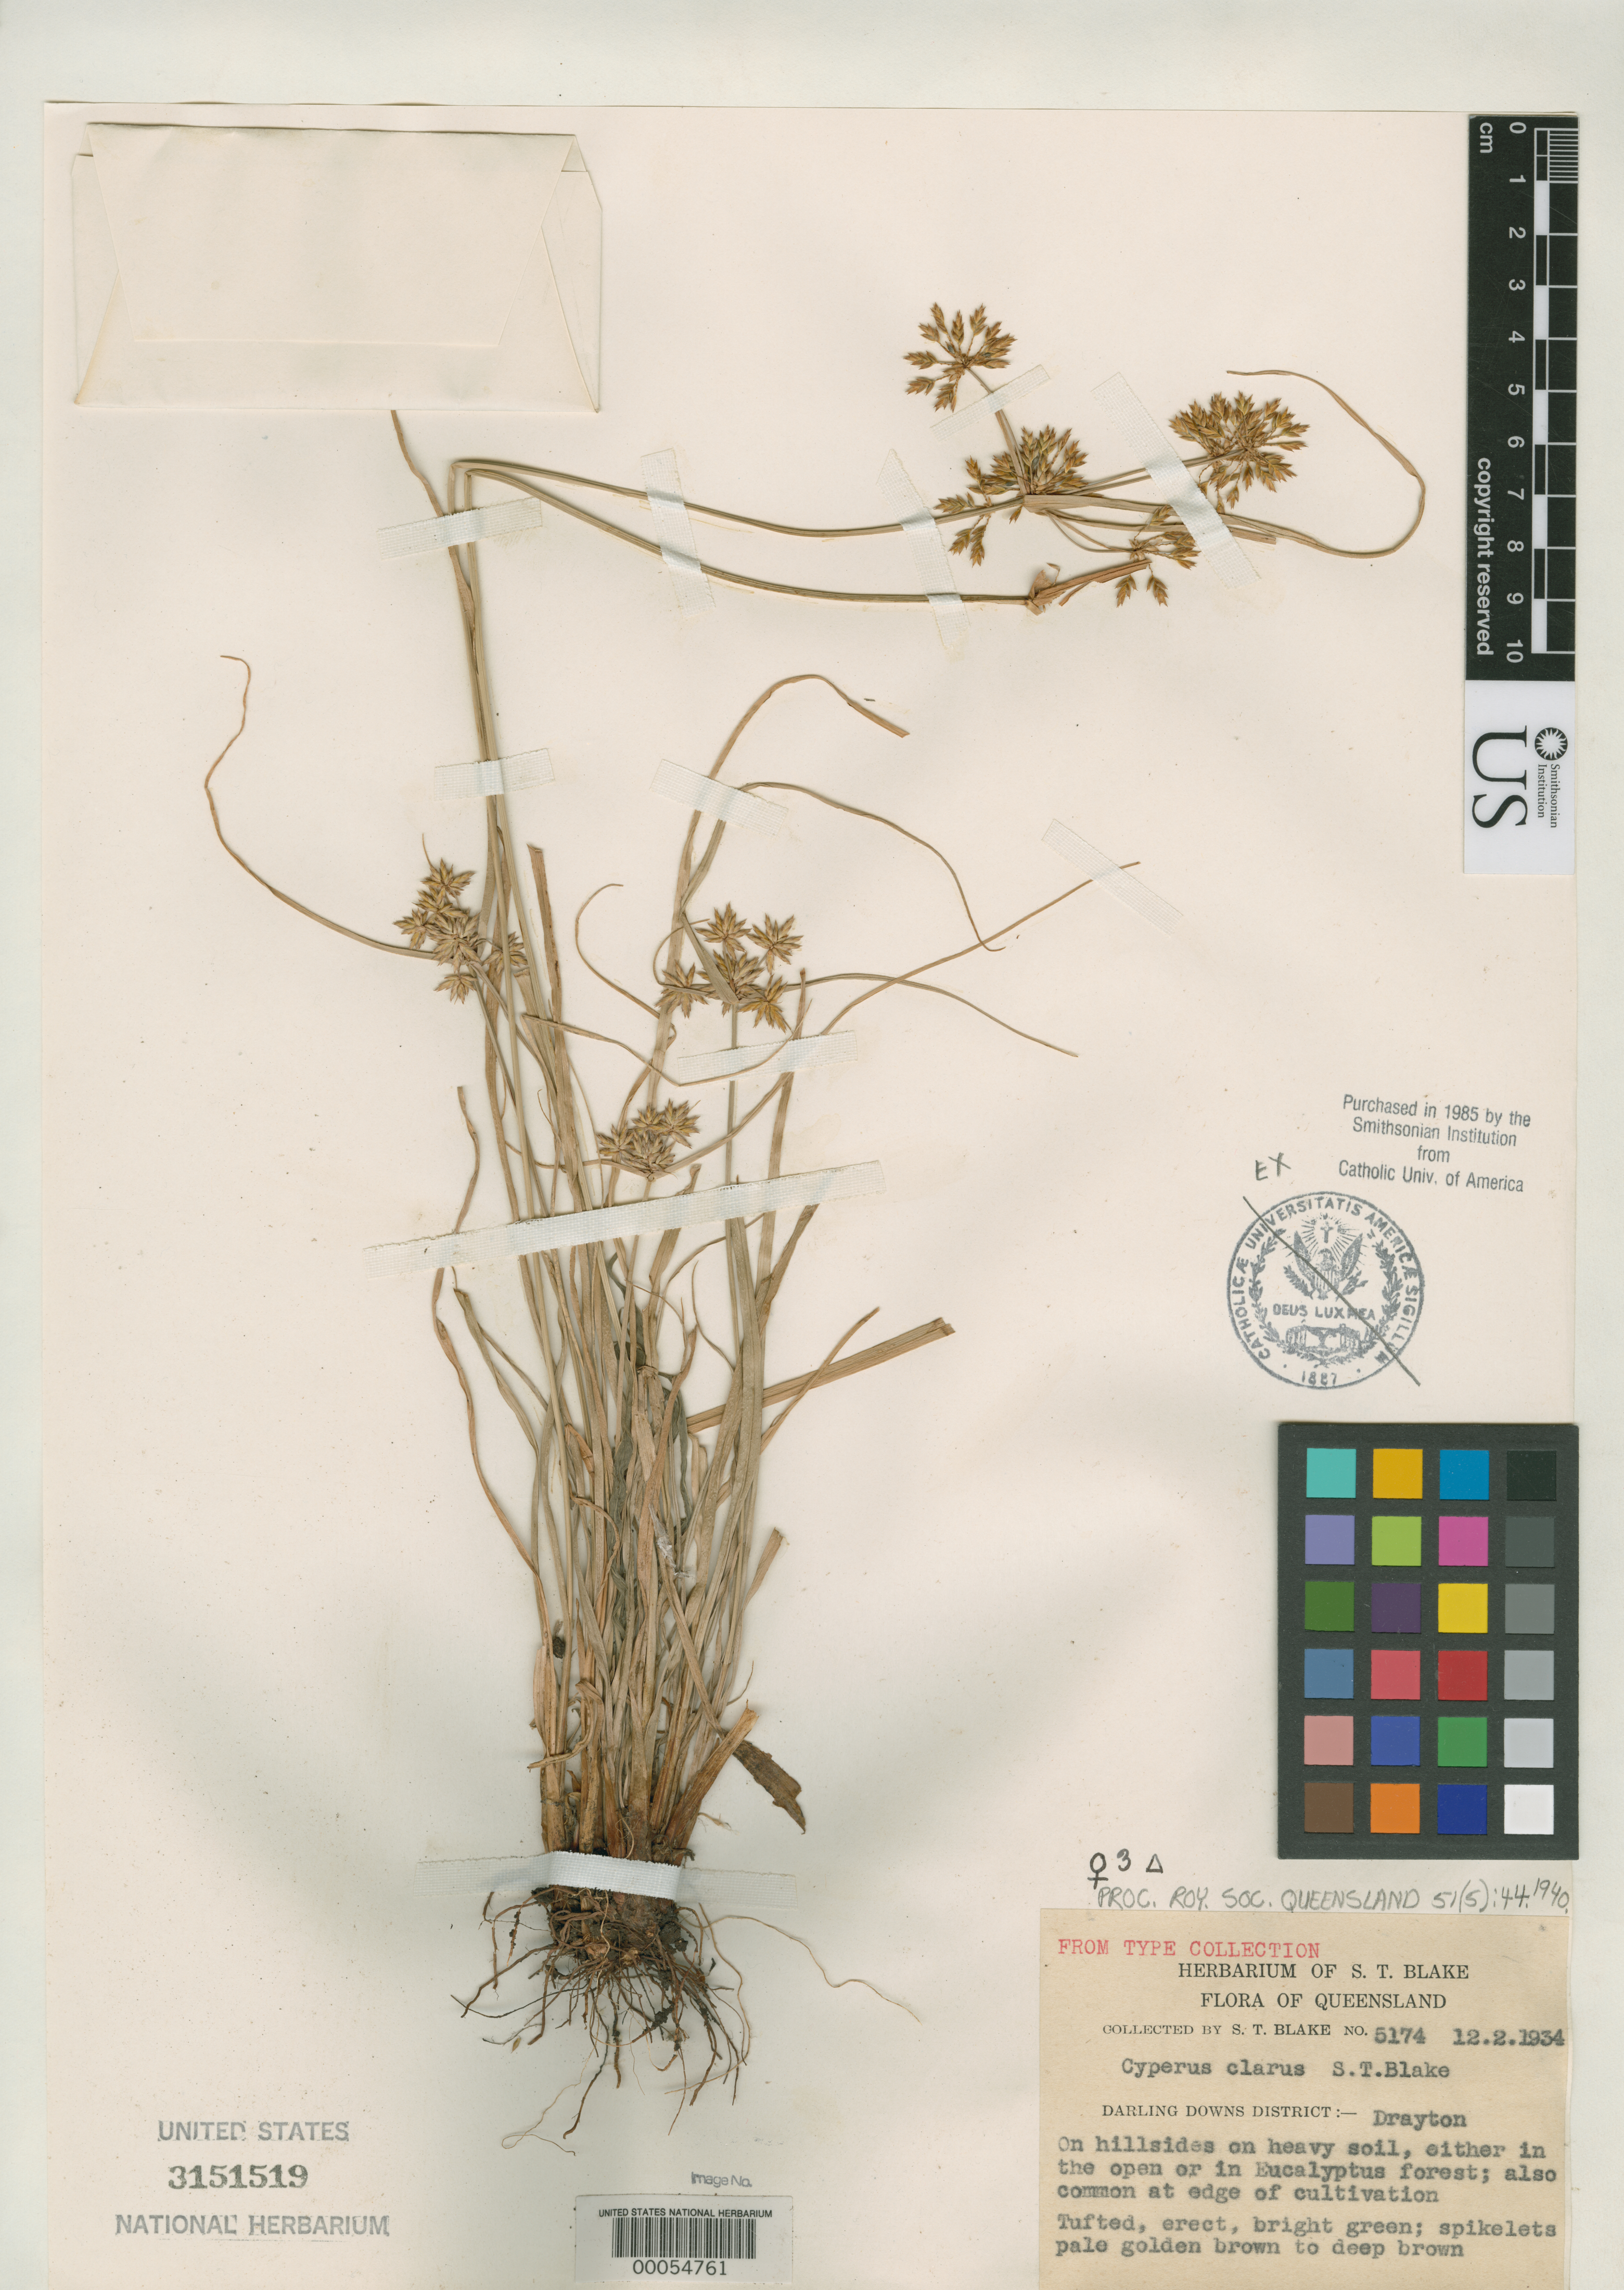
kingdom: Plantae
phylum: Tracheophyta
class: Liliopsida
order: Poales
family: Cyperaceae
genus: Cyperus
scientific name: Cyperus clarus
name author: S.T. Blake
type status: Isotype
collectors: S. T. Blake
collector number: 5174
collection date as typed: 12 Feb 1934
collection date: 1934-02-12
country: Australia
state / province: Queensland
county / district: Darling Downs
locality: Drayton.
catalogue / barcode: US 3151519